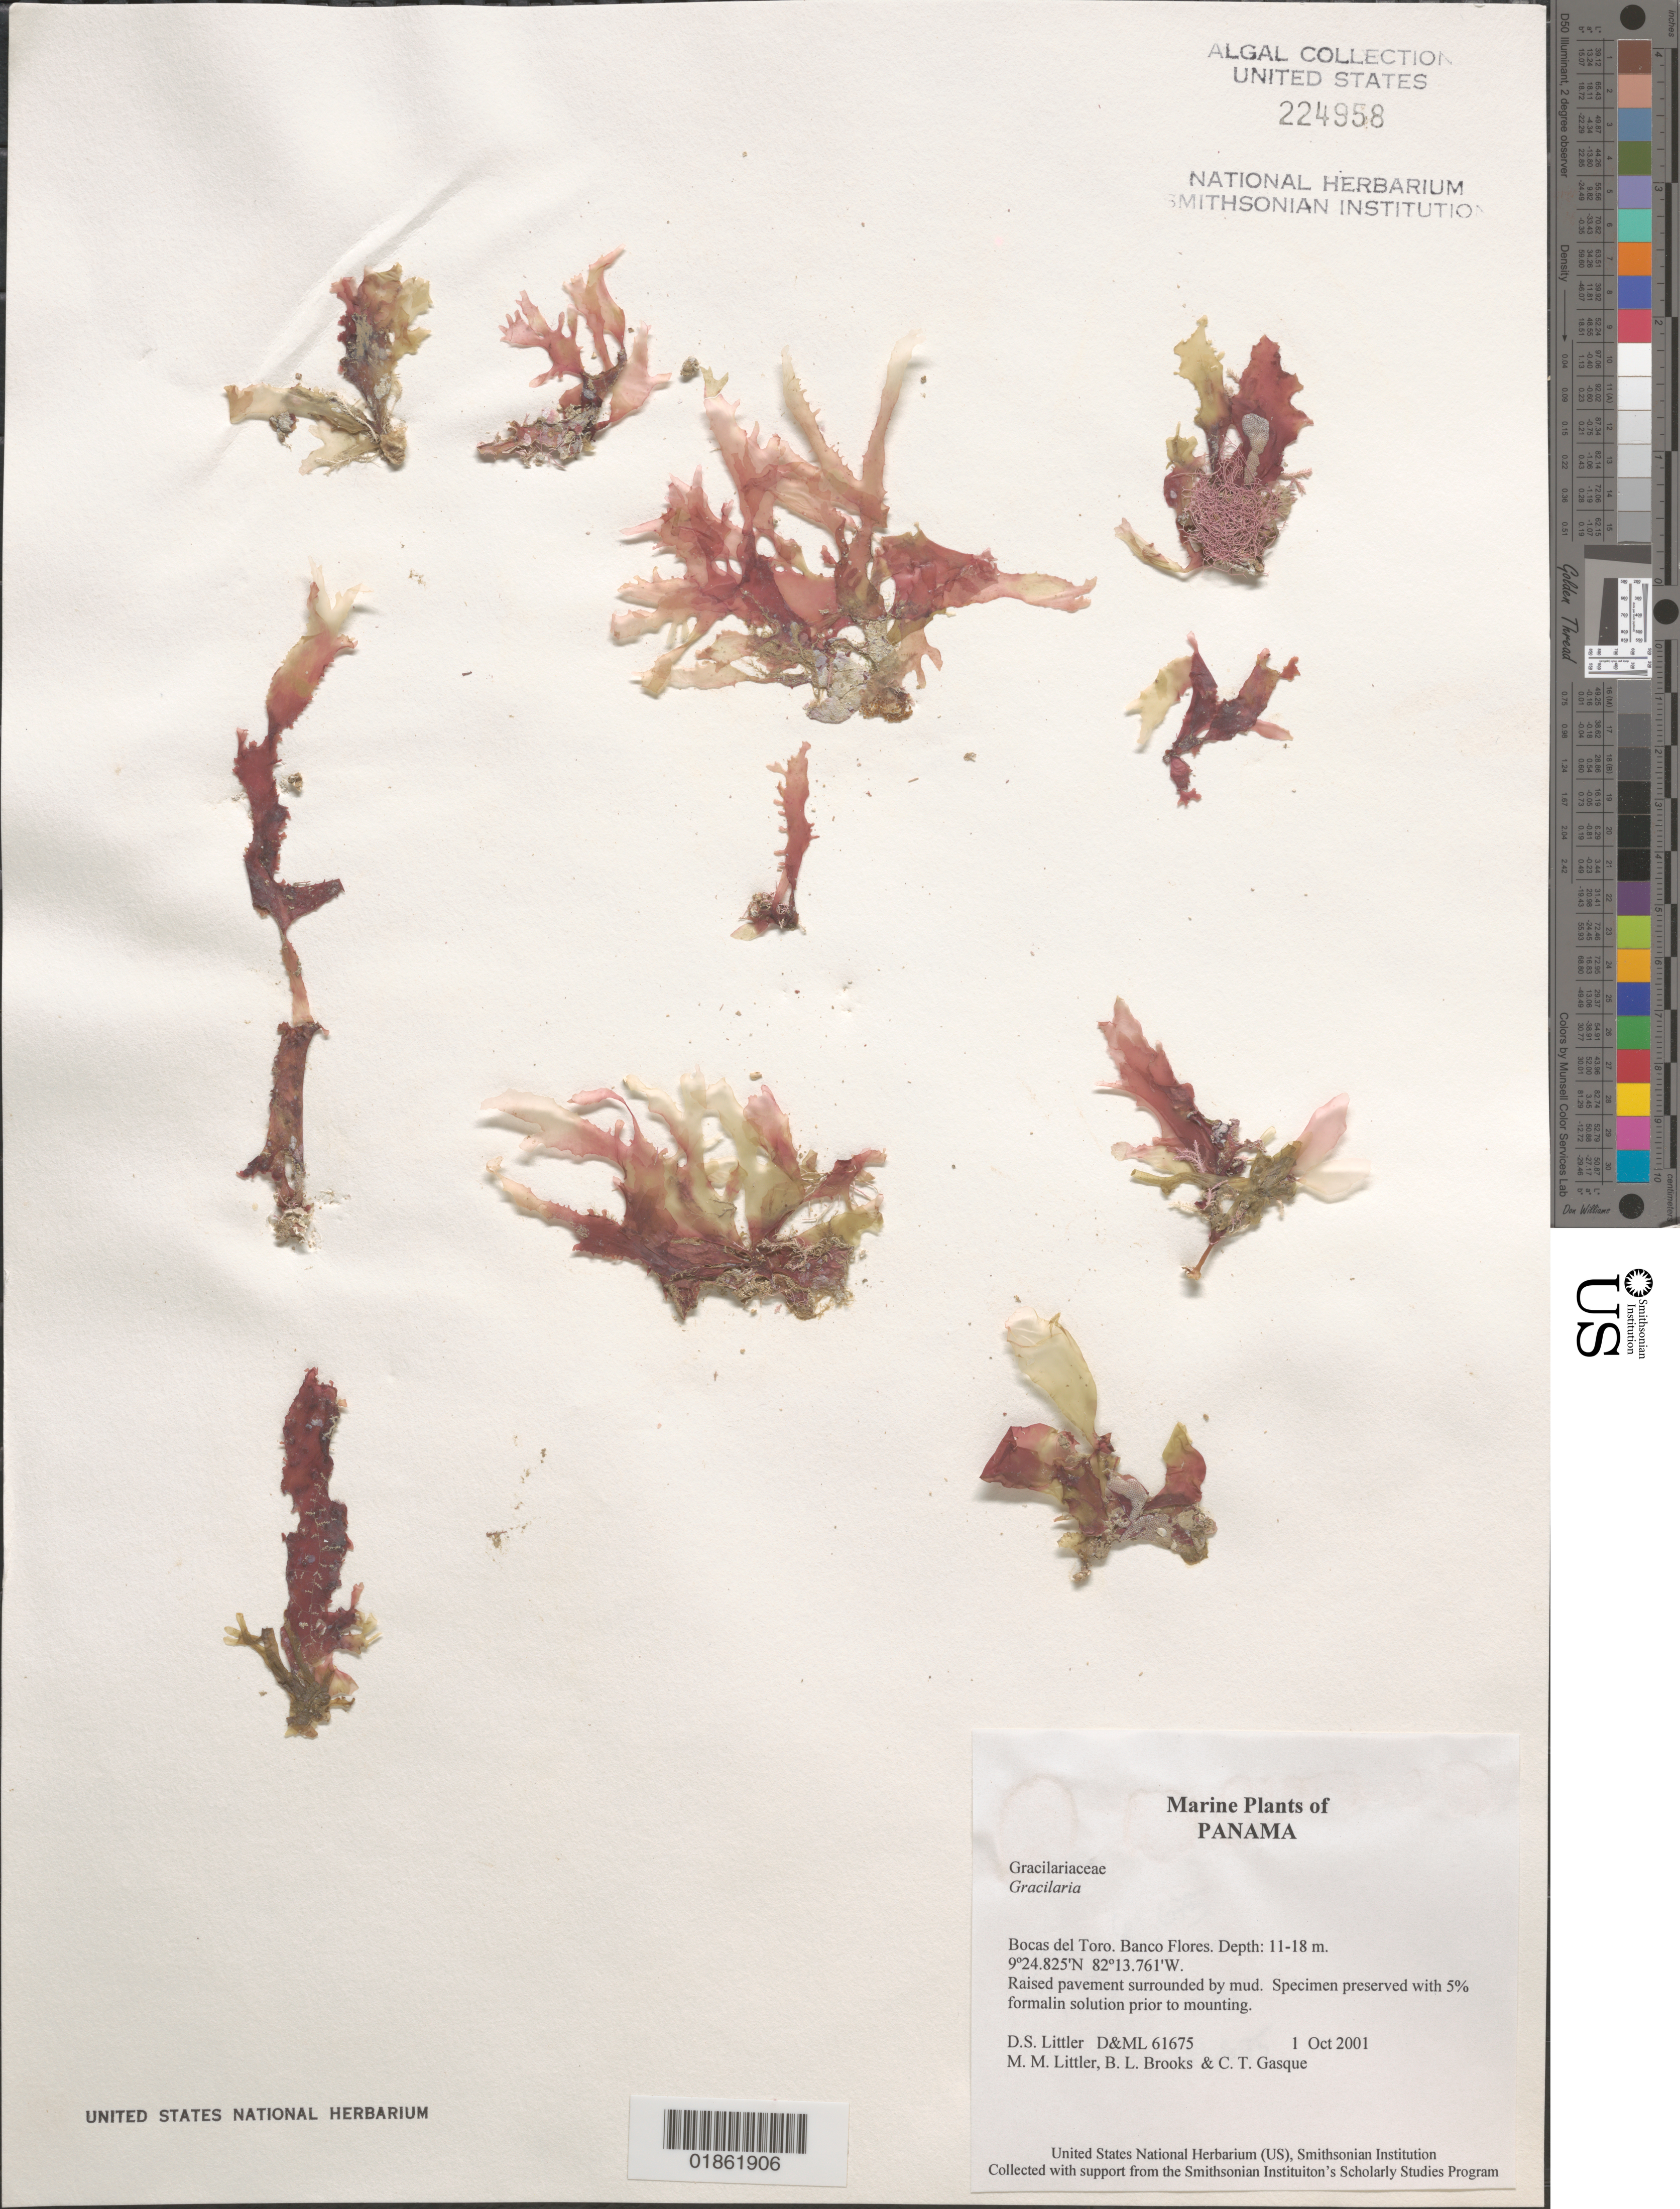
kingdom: Plantae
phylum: Rhodophyta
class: Florideophyceae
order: Gracilariales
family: Gracilariaceae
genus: Gracilaria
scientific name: Gracilaria cuneata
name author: Aresch.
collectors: D. S. Littler, M. M. Littler & C. Gasque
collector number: D&ML 61675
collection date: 2001-10-01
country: Panama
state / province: Bocas del Toro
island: Colón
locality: Isla Colón. Bocas del Toro. Banco Flores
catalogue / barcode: US 224958